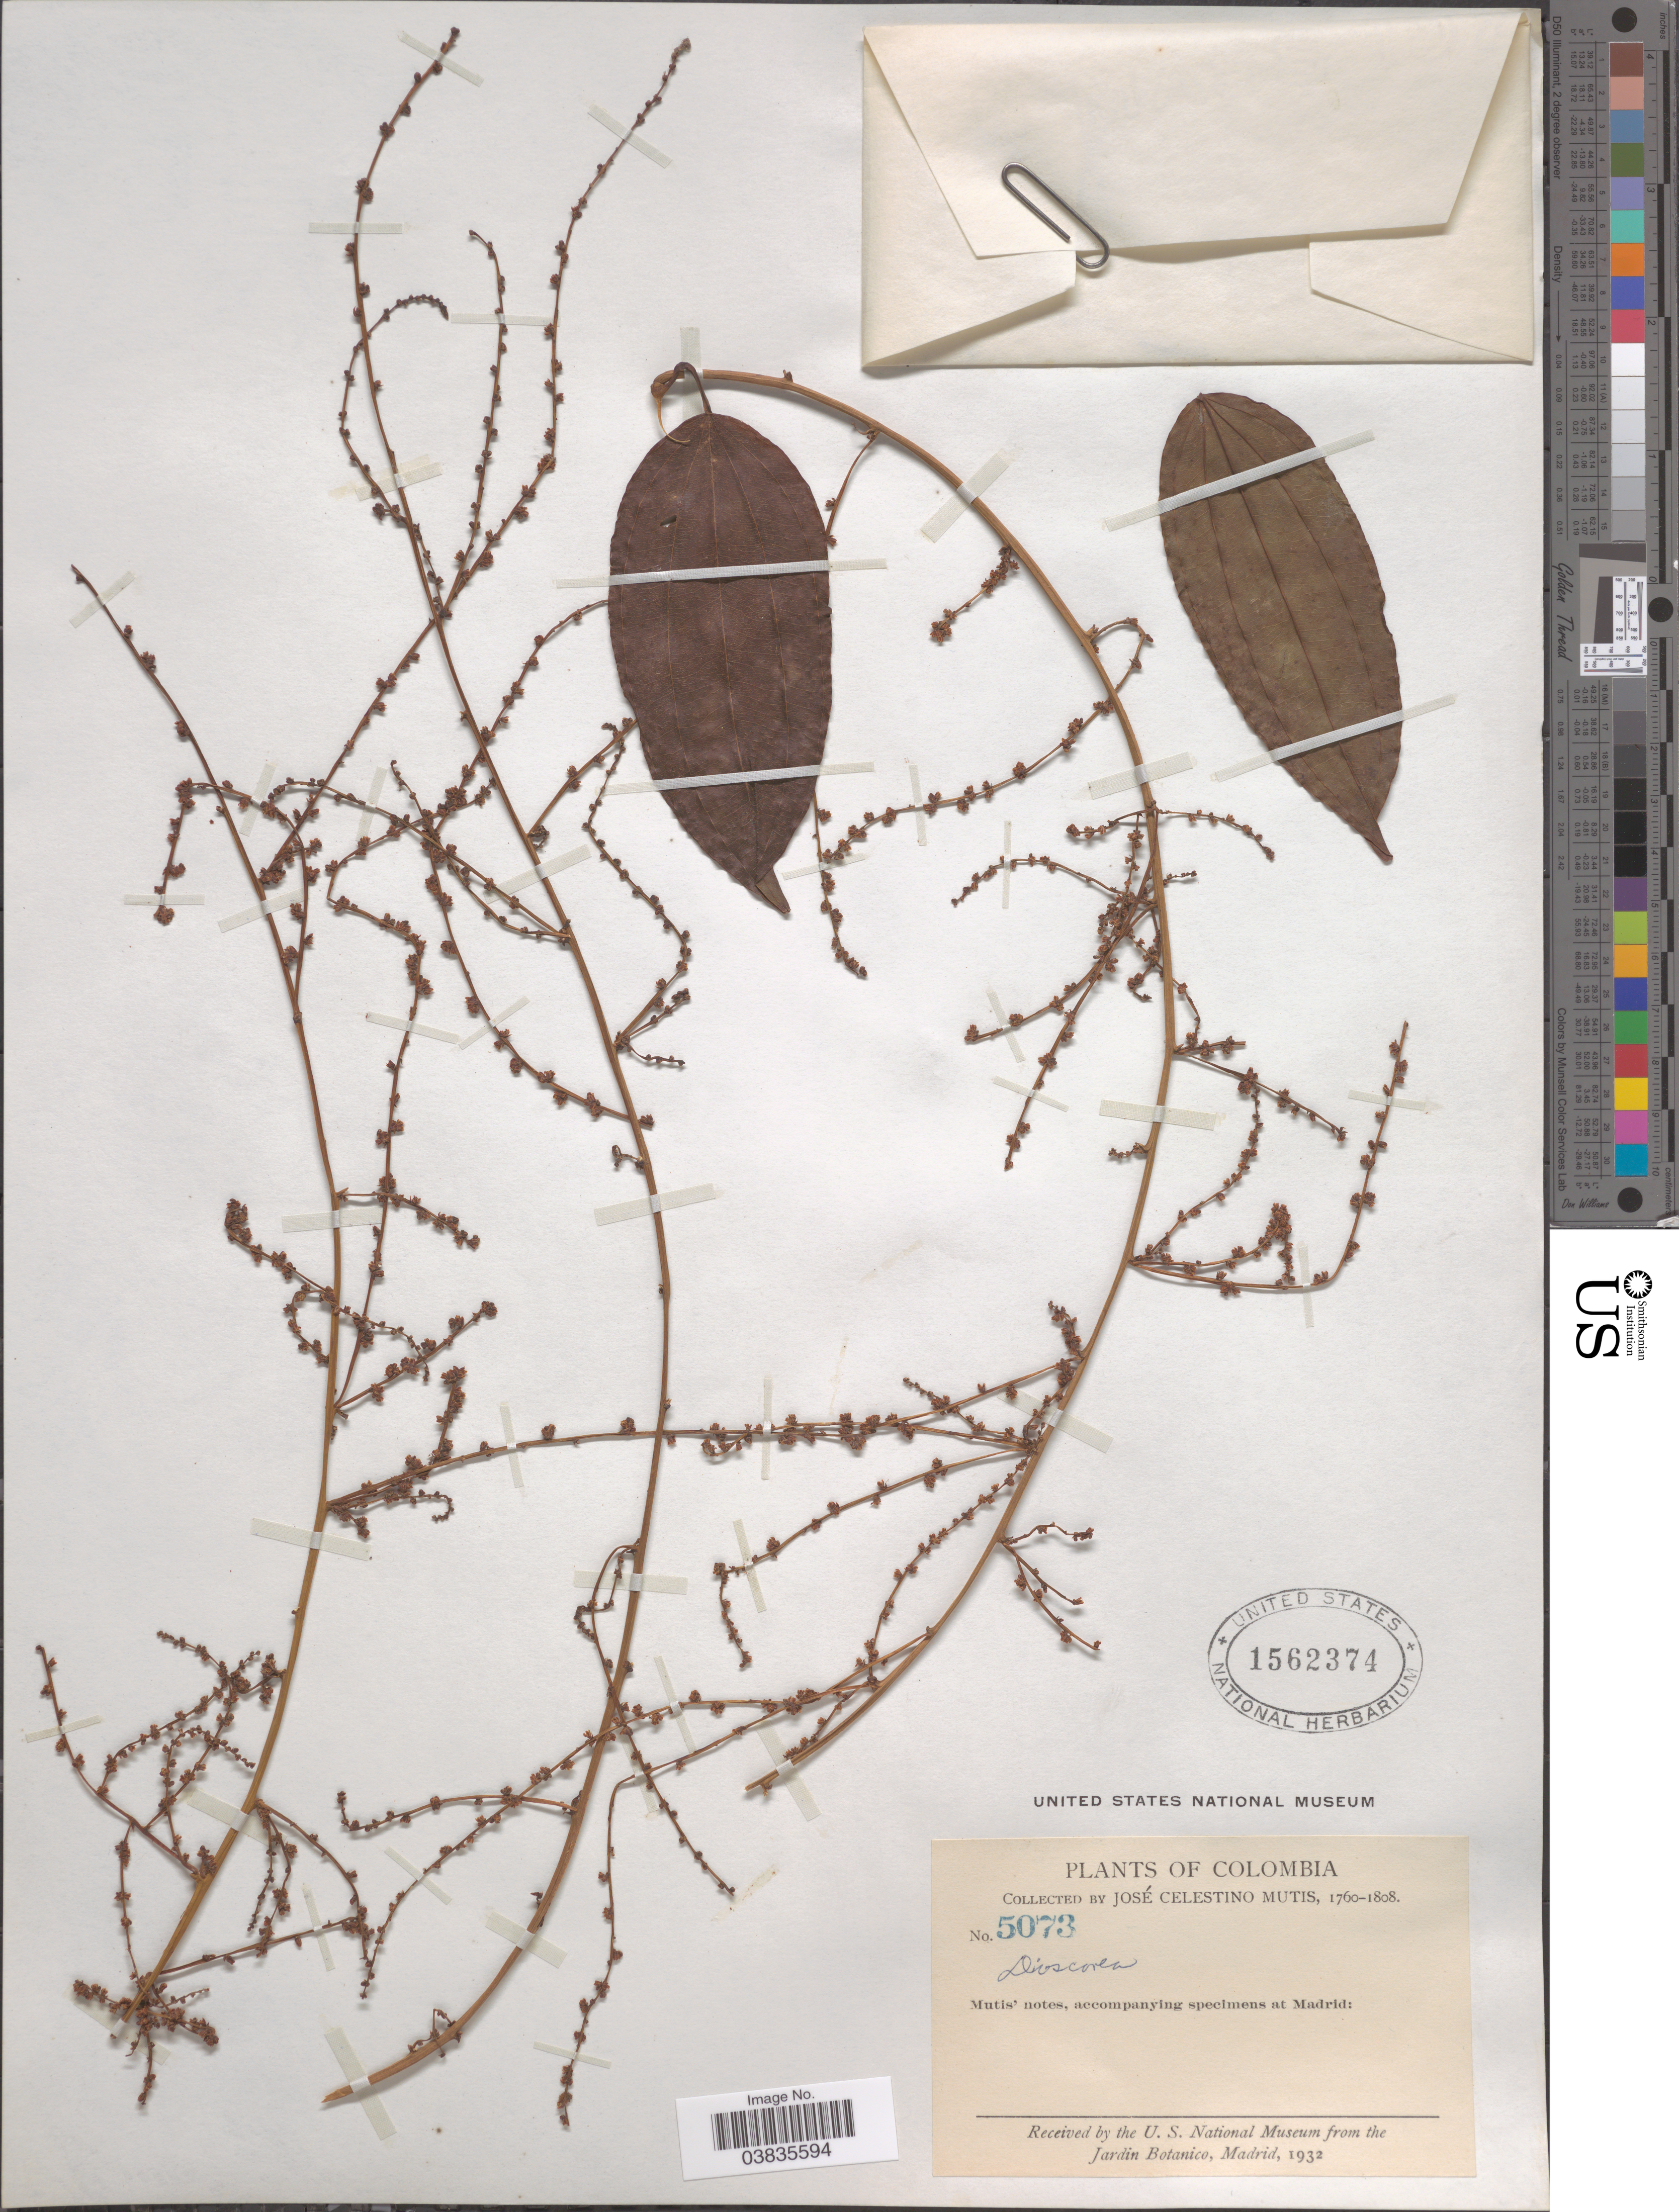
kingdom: Plantae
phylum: Tracheophyta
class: Liliopsida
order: Dioscoreales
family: Dioscoreaceae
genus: Dioscorea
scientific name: Dioscorea sp.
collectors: J. C. B. Mutis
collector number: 5073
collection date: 1760/1808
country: Colombia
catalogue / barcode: US 1562374